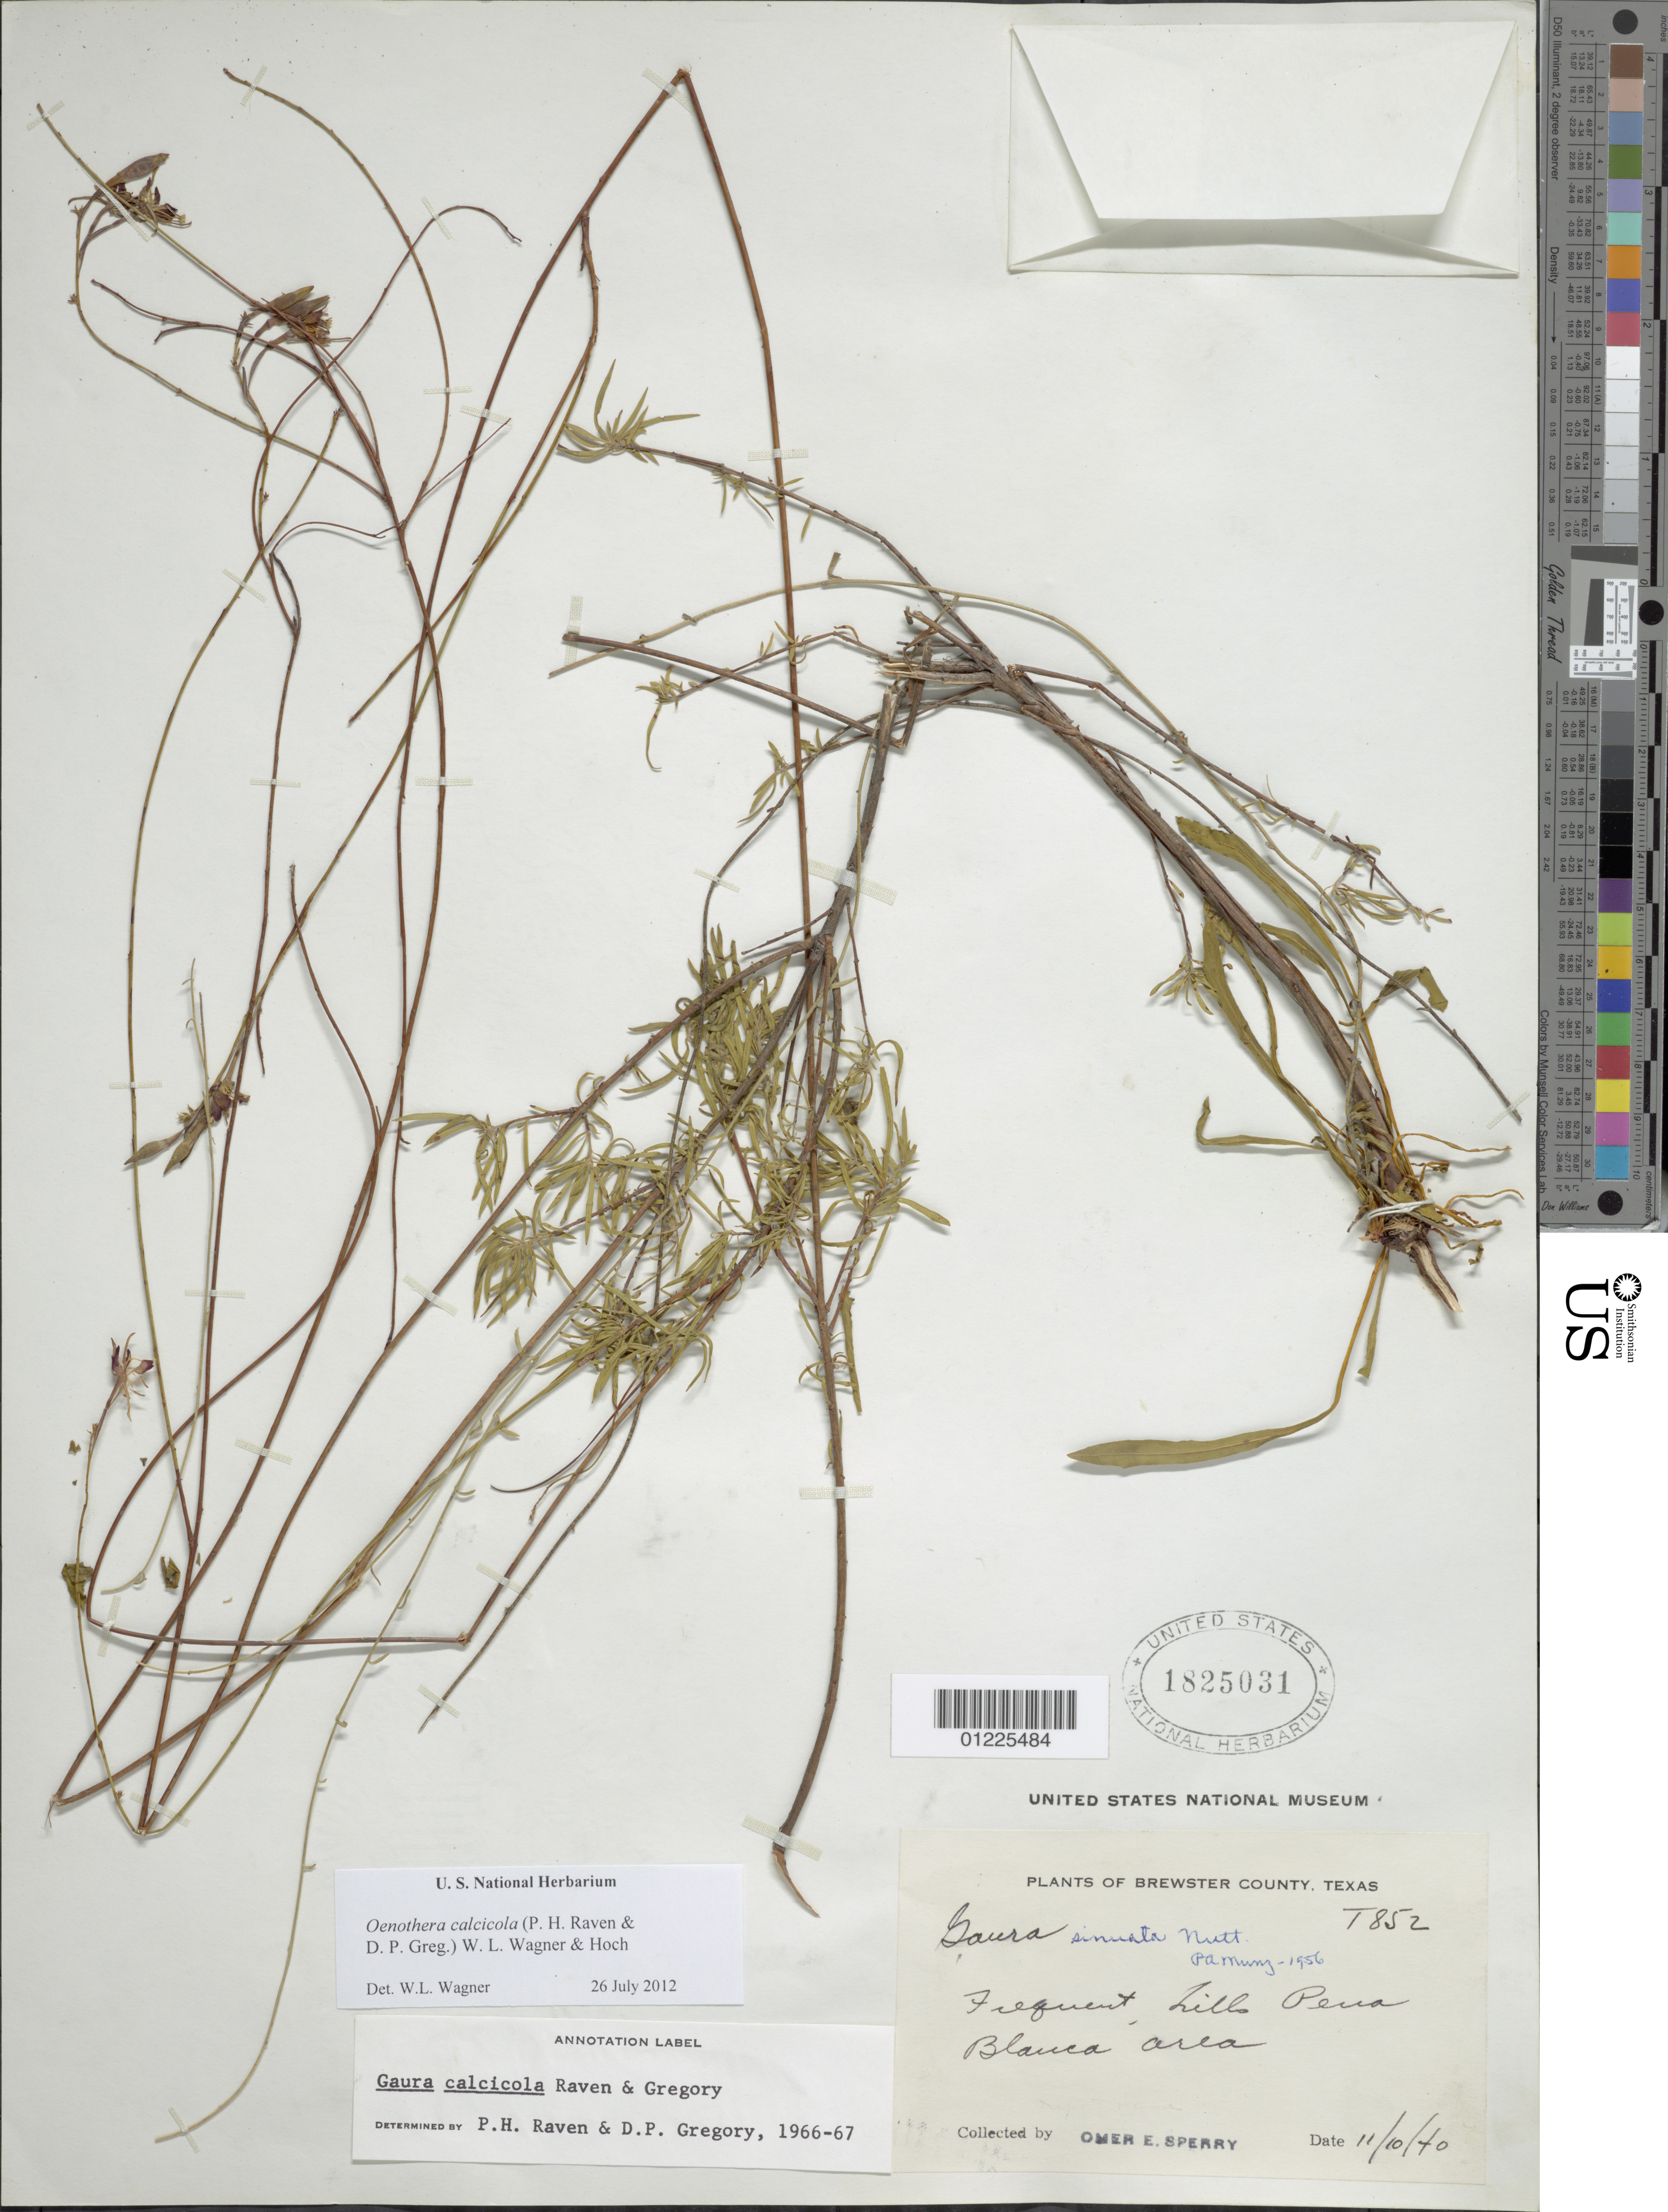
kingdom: Plantae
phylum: Tracheophyta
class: Magnoliopsida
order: Myrtales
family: Onagraceae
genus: Oenothera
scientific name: Oenothera calcicola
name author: (P.H. Raven & D.P. Greg.) W.L. Wagner & Hoch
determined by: Wagner, W. L., (BOT), Smithsonian Institution - National Museum of Natural History (UNITED STATES)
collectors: O. E. Sperry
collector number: T852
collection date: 1940-11-10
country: United States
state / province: Texas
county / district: Brewster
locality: Hills Pena Blanca area.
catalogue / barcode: US 1825031